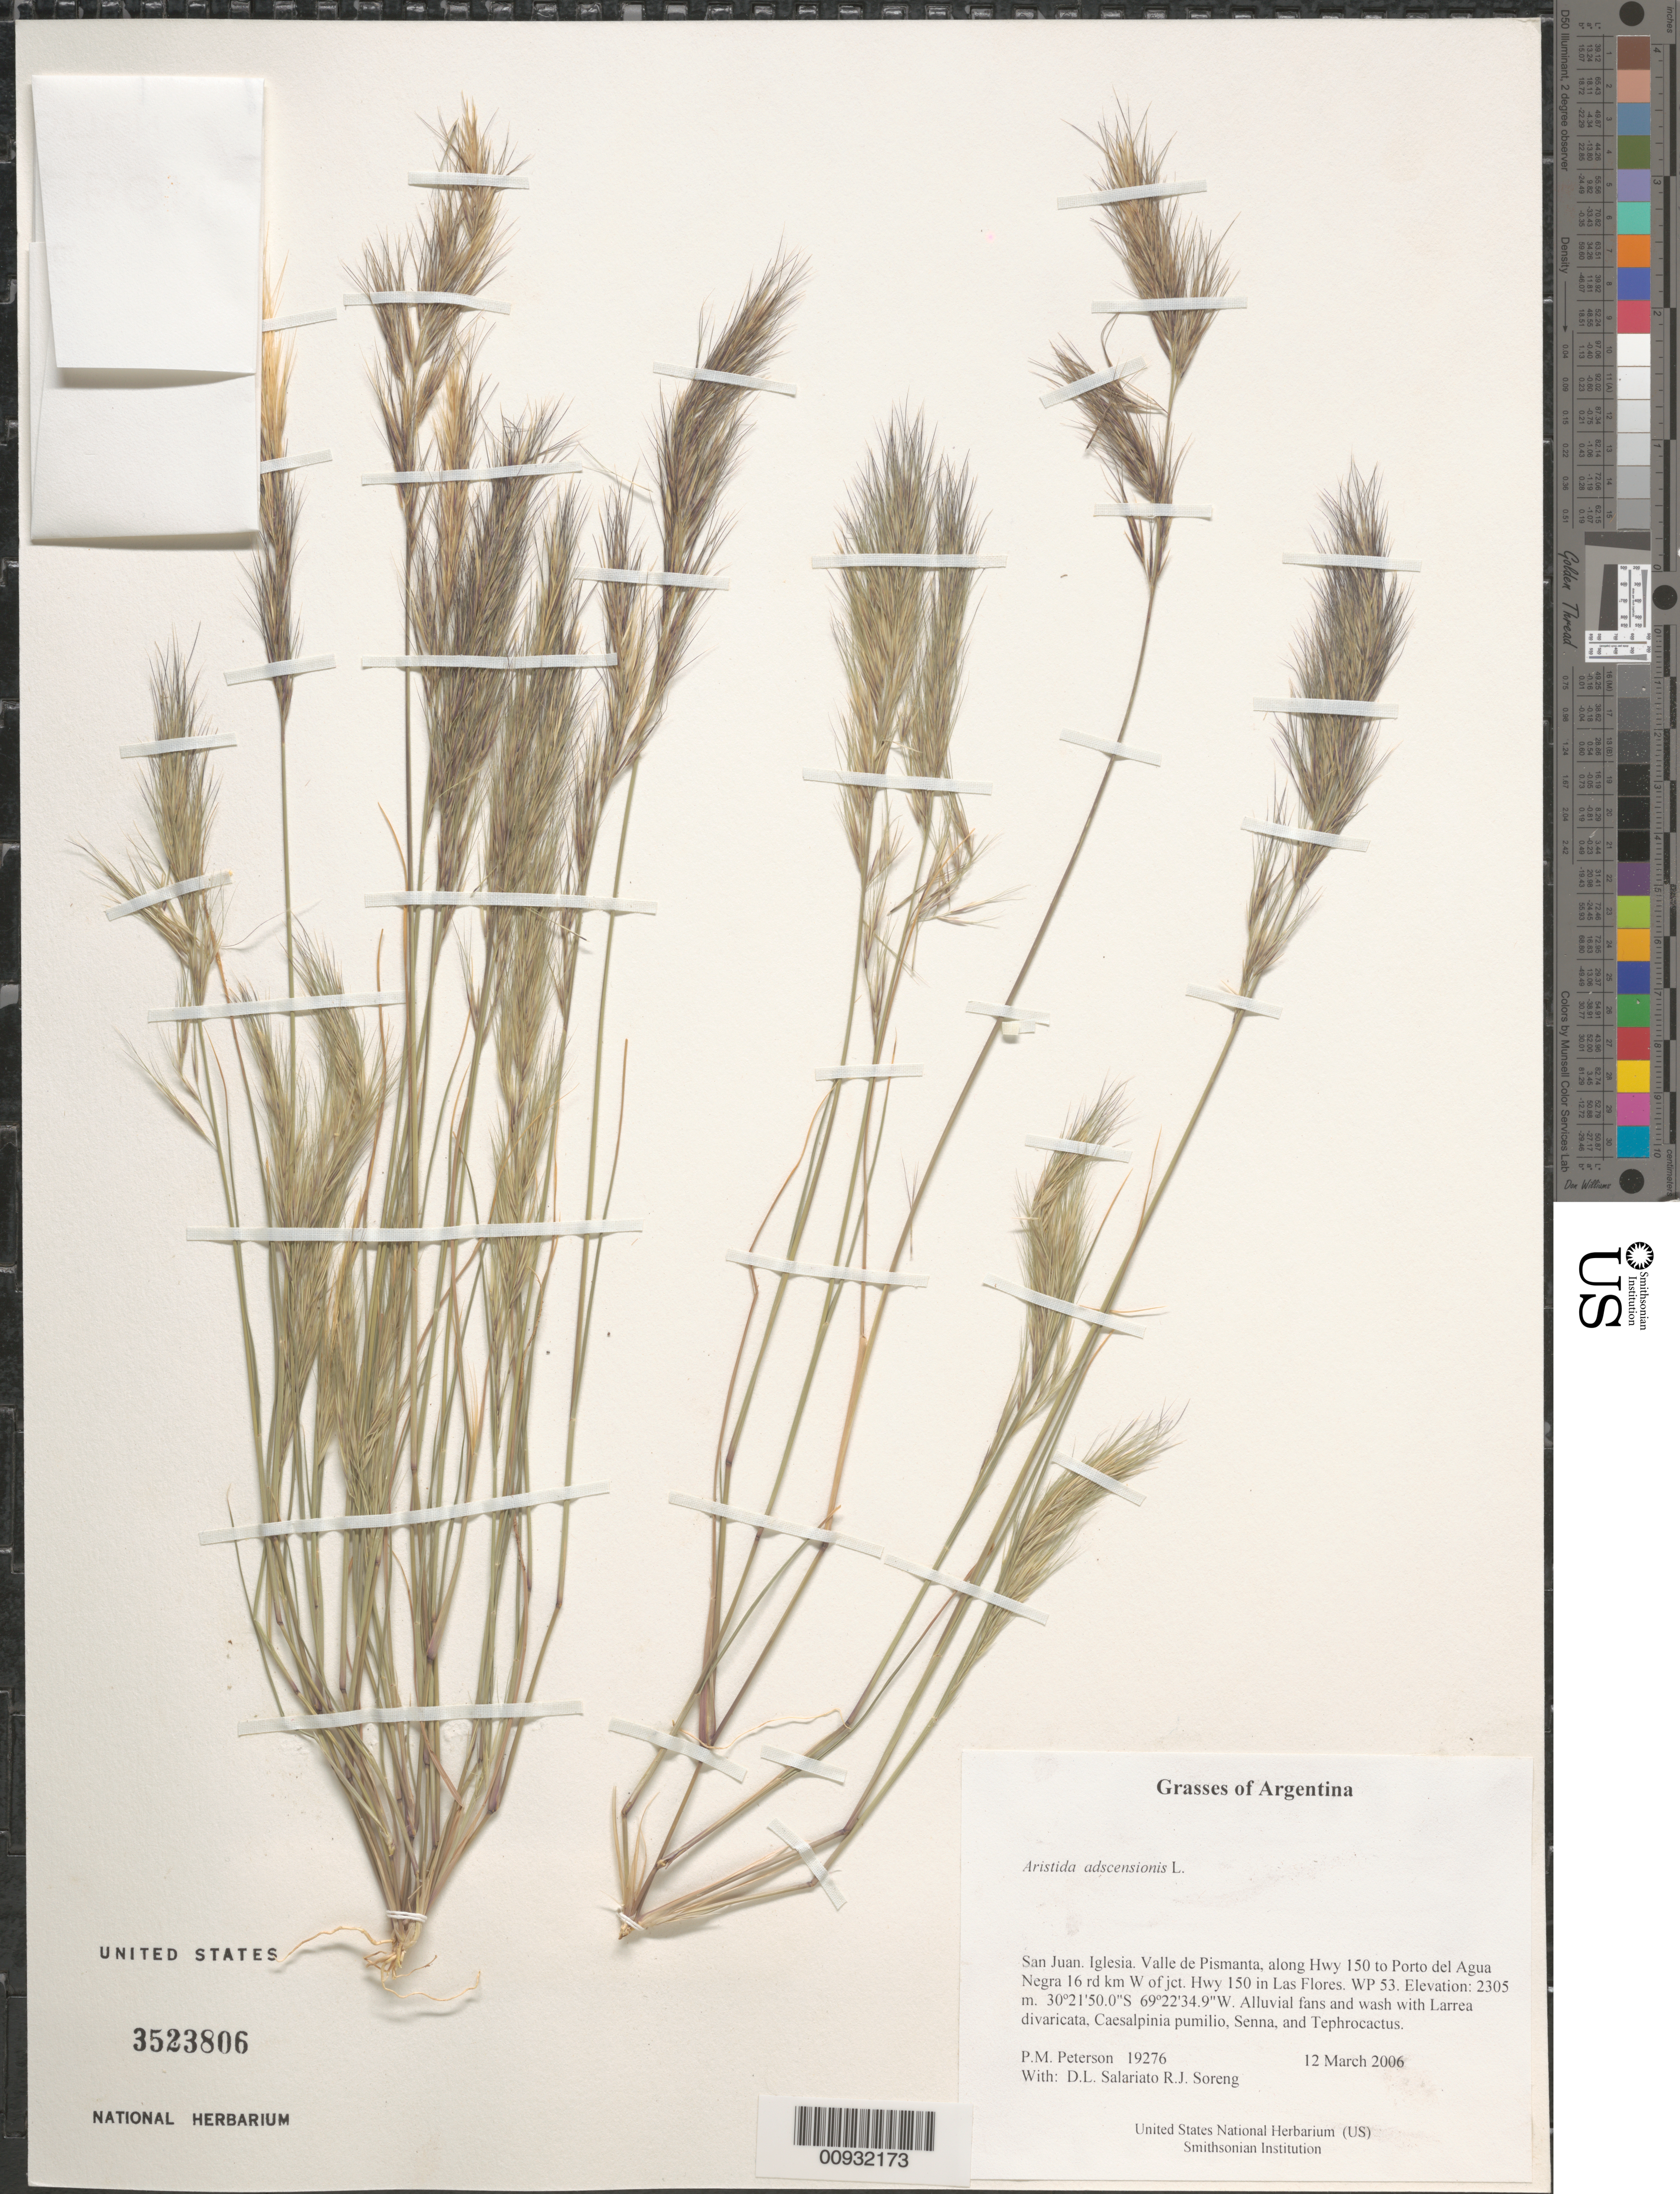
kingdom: Plantae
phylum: Tracheophyta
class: Liliopsida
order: Poales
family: Poaceae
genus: Aristida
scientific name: Aristida adscensionis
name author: L.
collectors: P. M. Peterson, R. J. Soreng, D. Salariato & A. Panizza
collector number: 19276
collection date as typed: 12 Mar 2006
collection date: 2006-03-12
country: Argentina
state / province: San Juan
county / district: Iglesia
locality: Valle de Pismanta, along Hwy 150 to Porto del Agua Negra 16 rd km W of jct. Hwy 150 in Las Flores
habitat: Alluvial fans and wash with Larrea divaricata, Caesalpinia pumilio, Senna, and Tephrocactus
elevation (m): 2305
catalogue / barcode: US 3523806